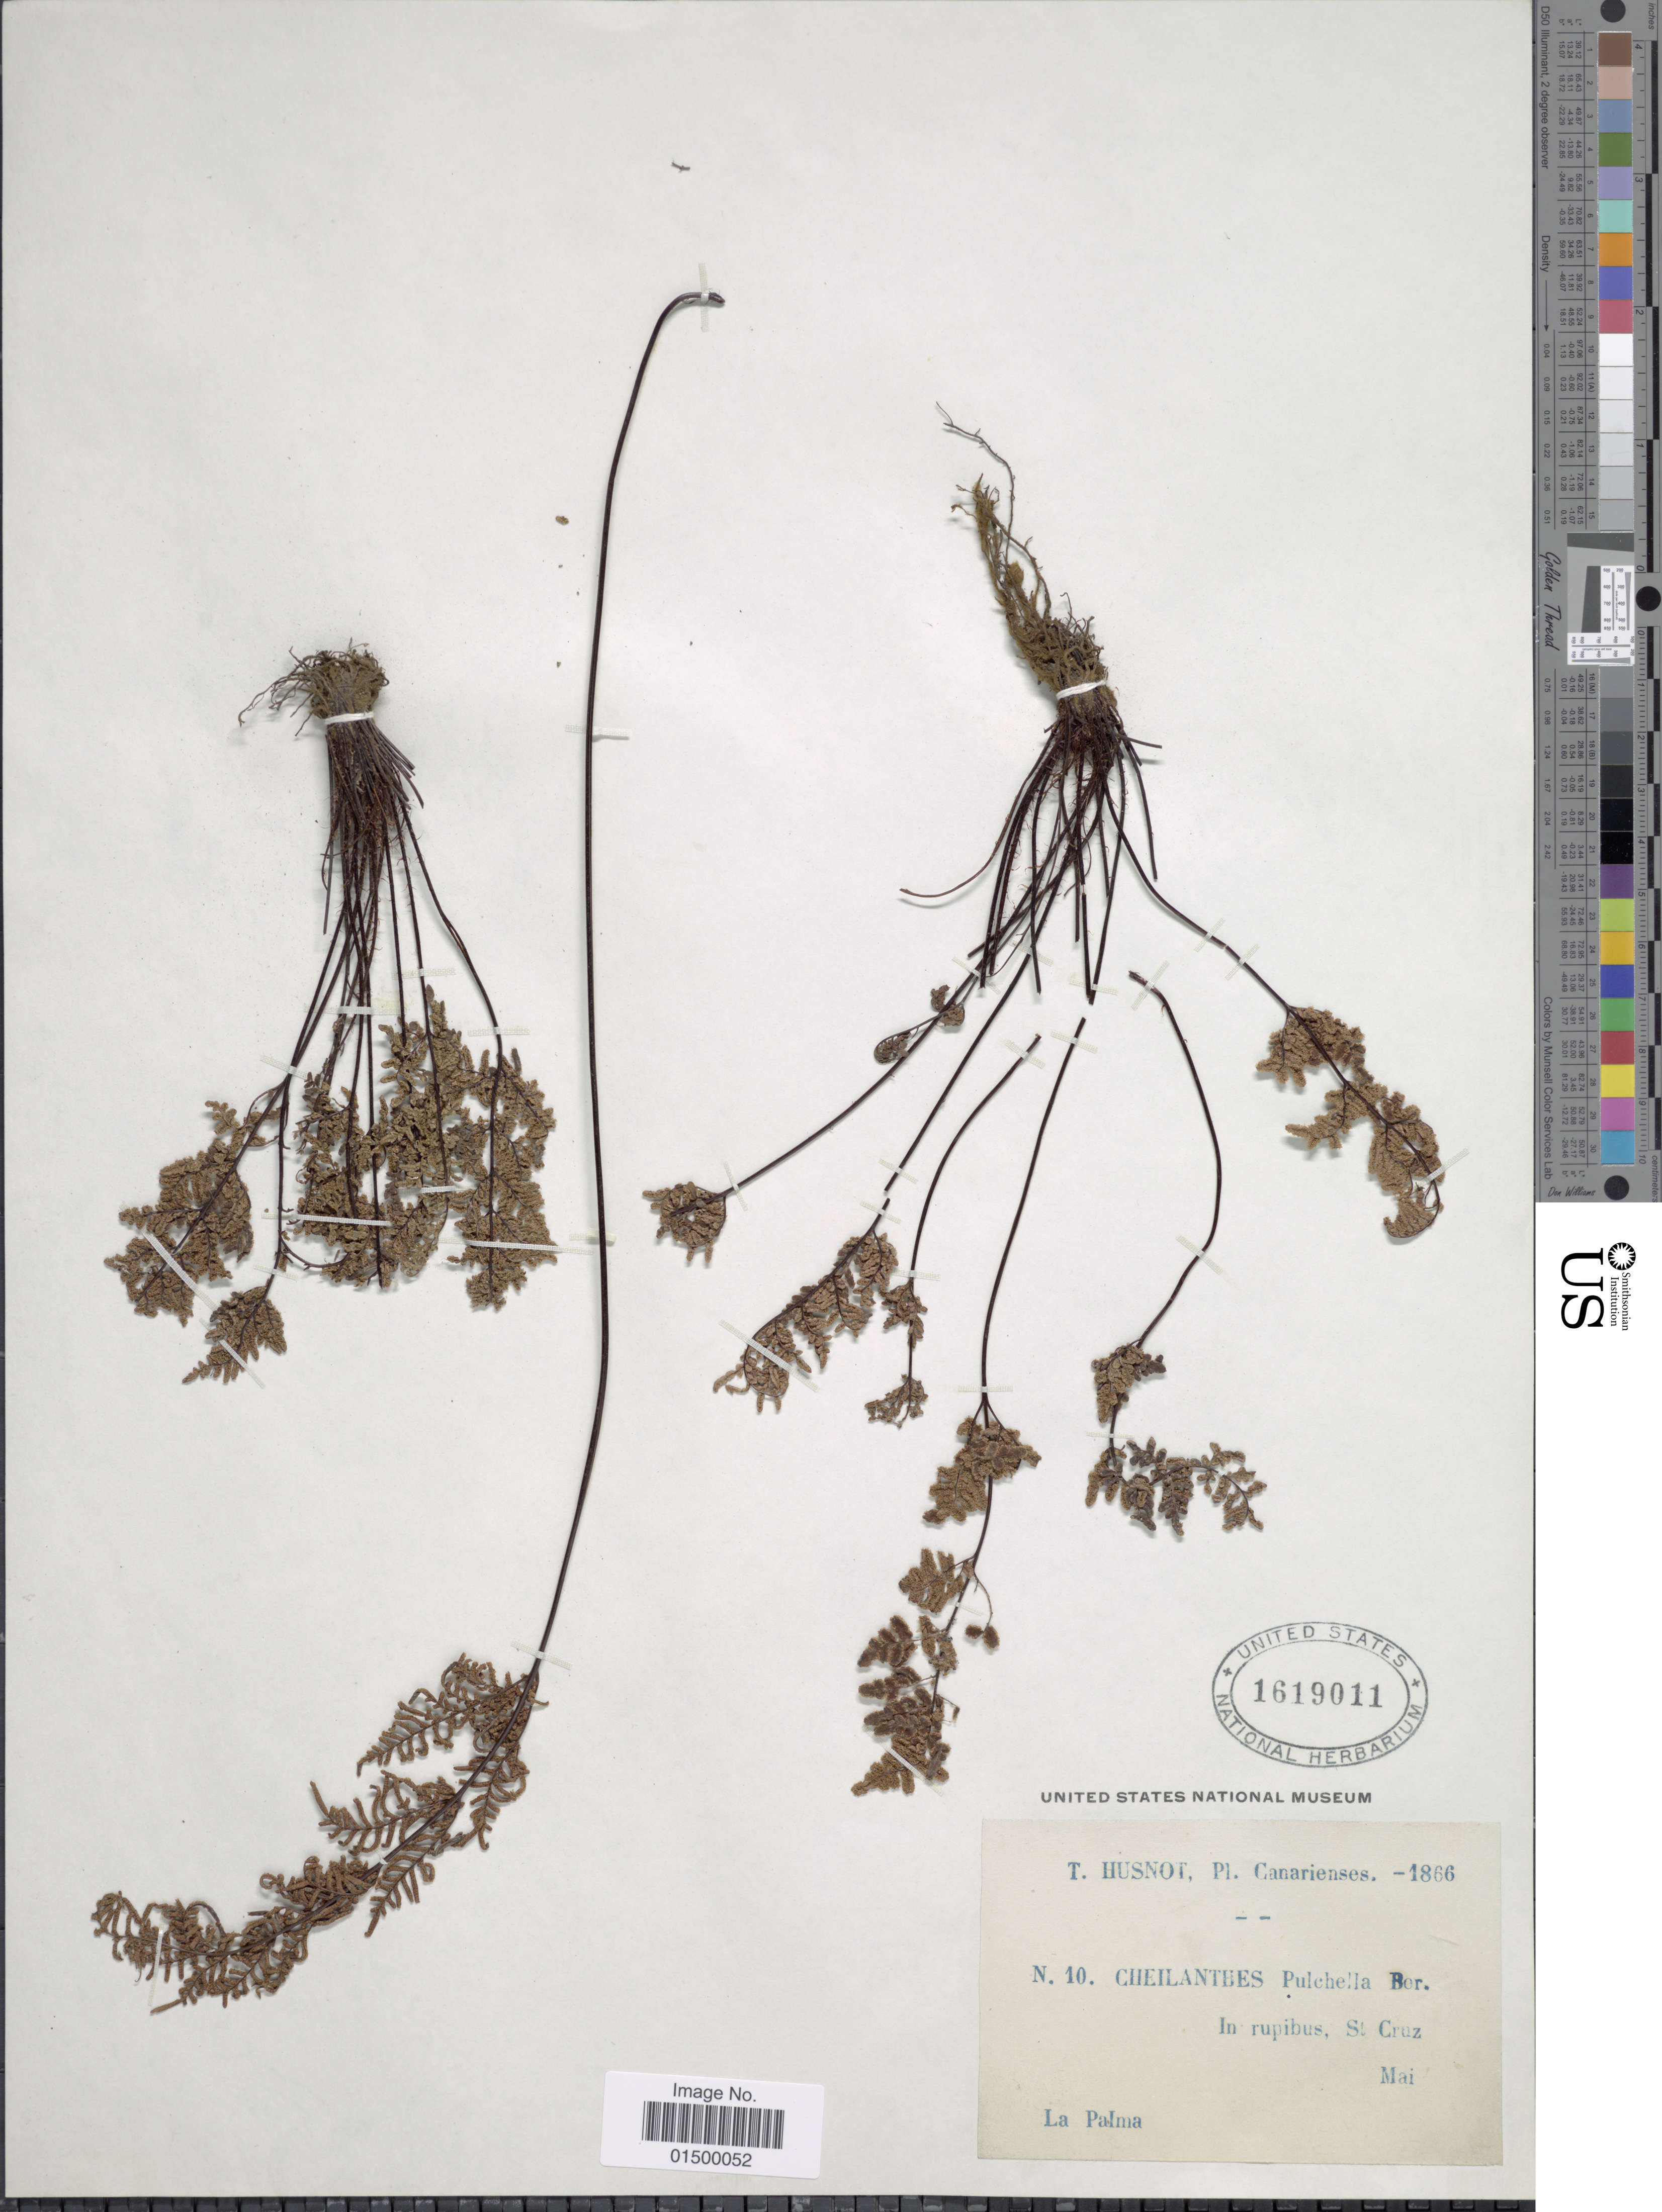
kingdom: Plantae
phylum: Tracheophyta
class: Polypodiopsida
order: Polypodiales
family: Pteridaceae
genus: Cheilanthes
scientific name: Cheilanthes pulchella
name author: Bory ex Willd.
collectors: P. T. Husnot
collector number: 10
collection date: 1866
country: Spain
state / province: Canarias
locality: In Repibus, St Cruz. La palma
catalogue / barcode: US 1619011